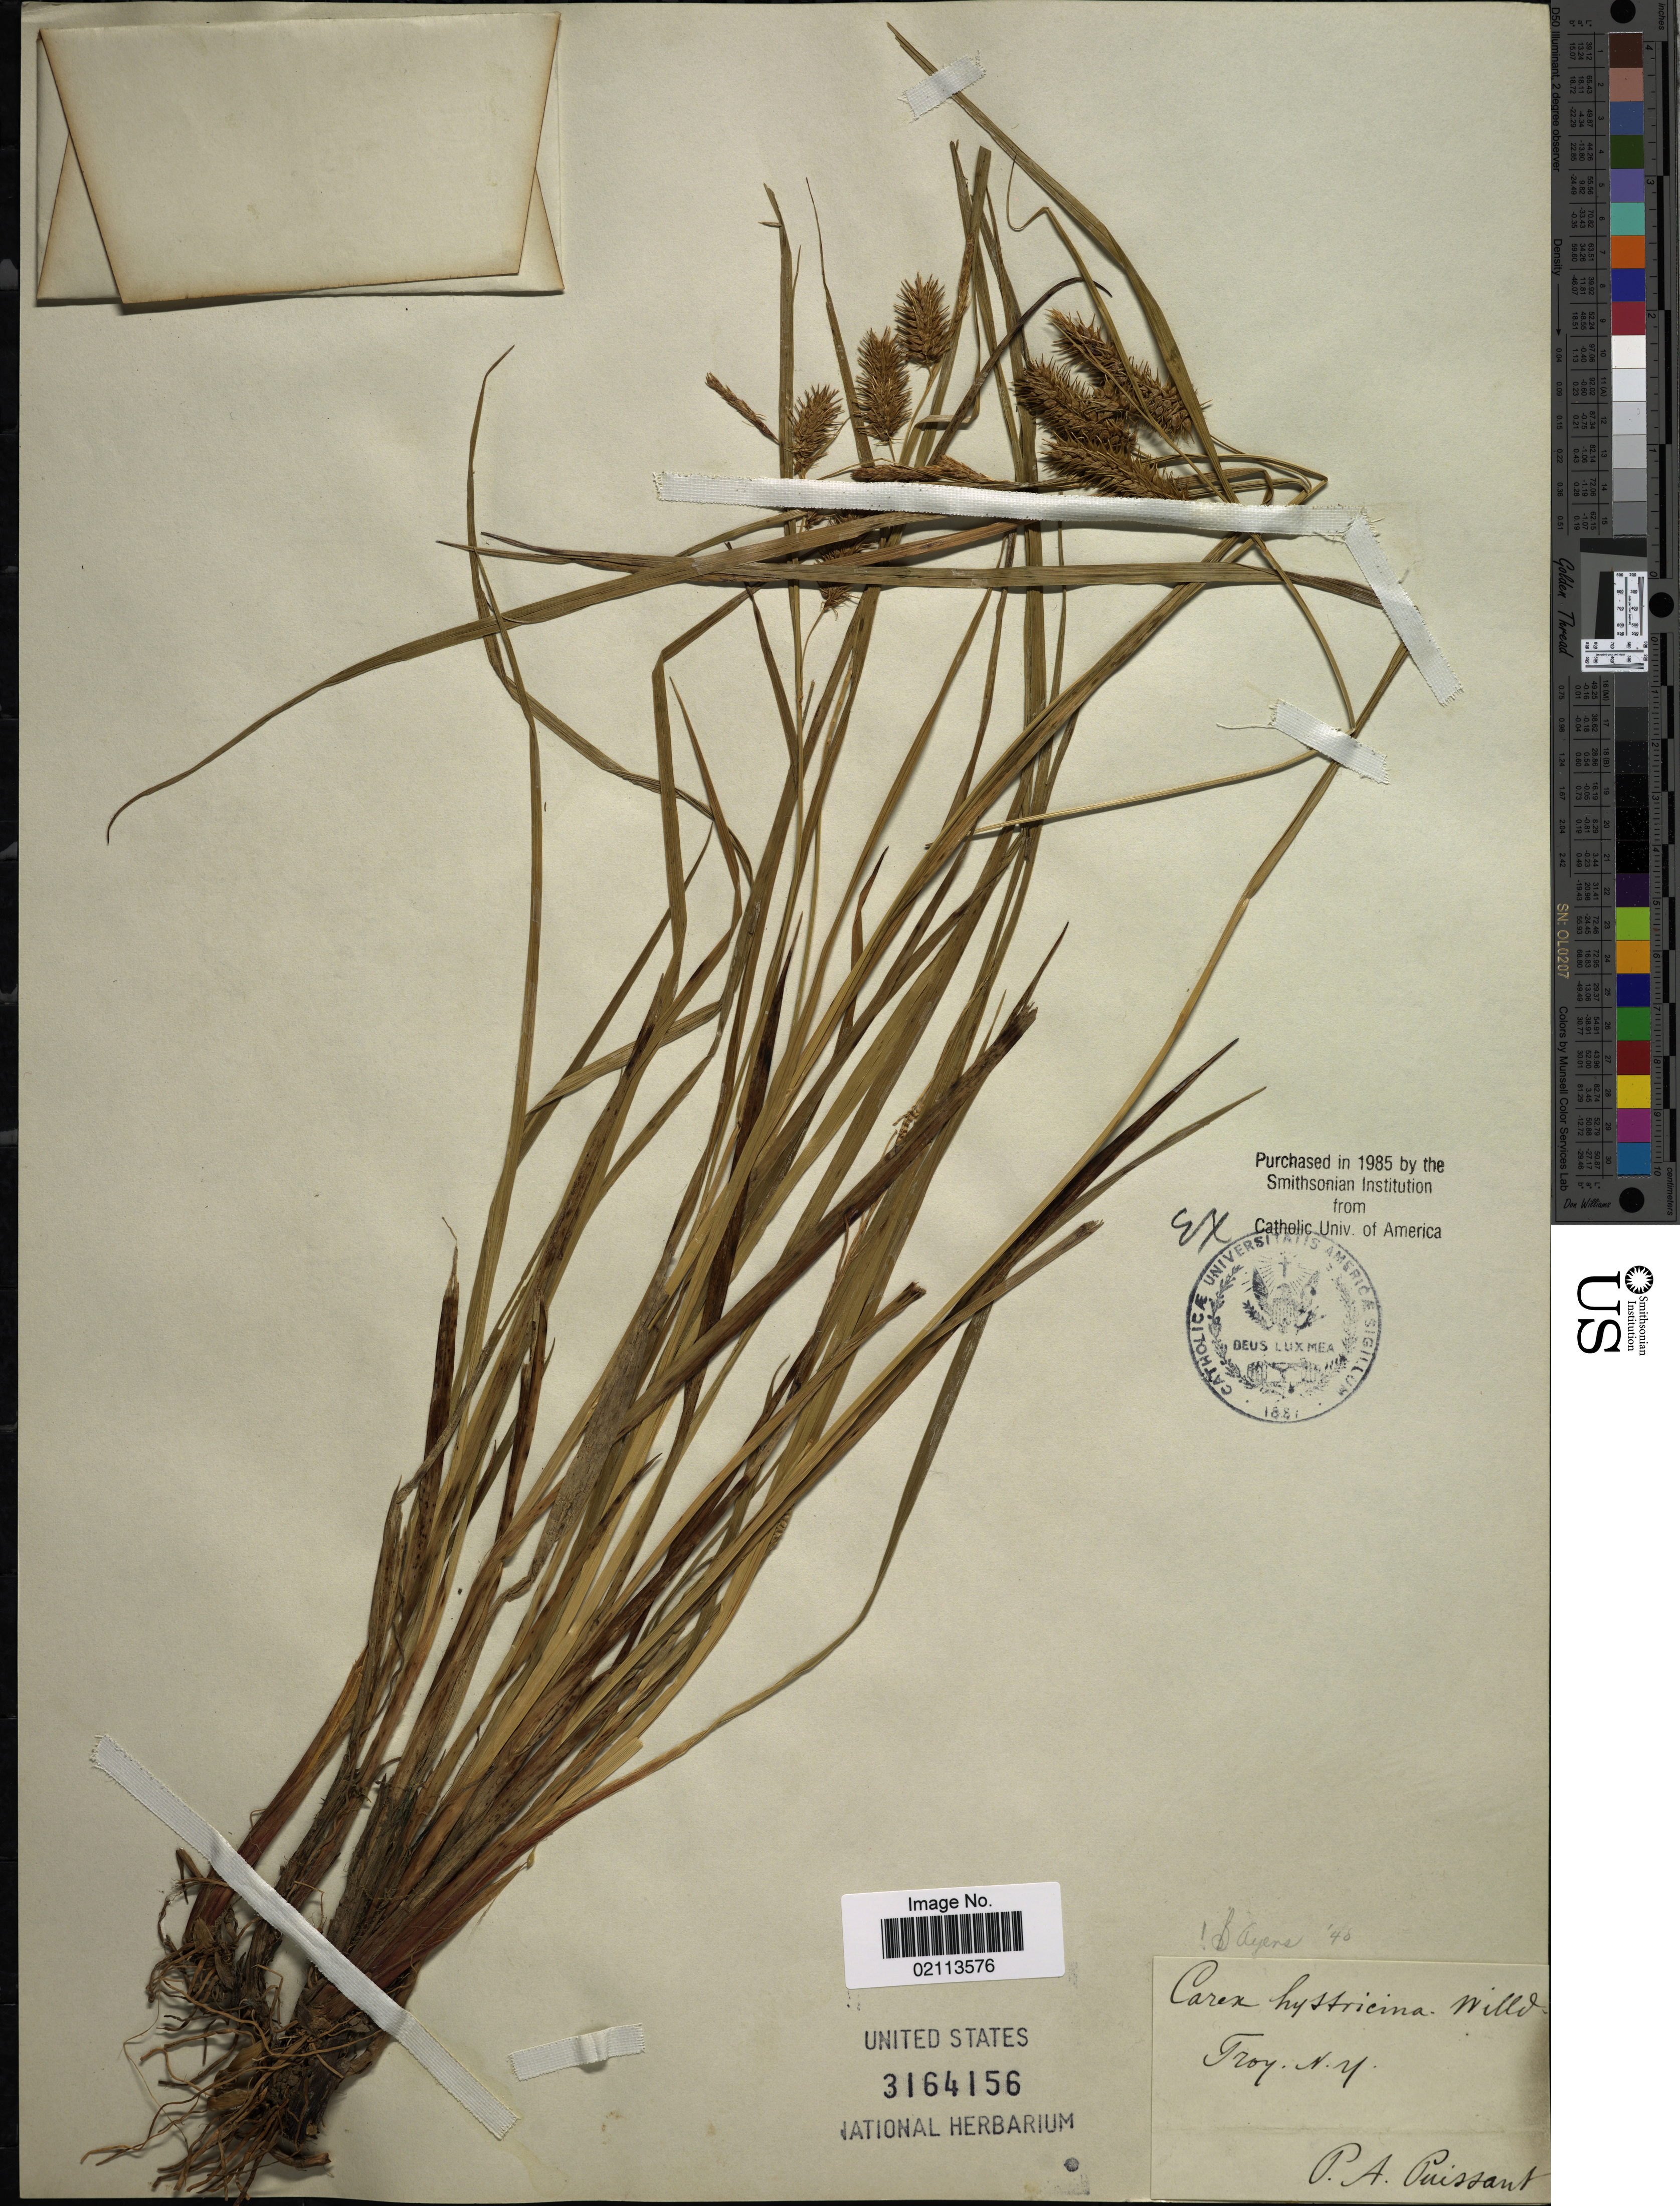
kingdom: Plantae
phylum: Tracheophyta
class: Liliopsida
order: Poales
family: Cyperaceae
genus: Carex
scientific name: Carex hystericina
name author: Muhl. ex Willd.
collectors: P. Puissant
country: United States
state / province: New York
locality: Troy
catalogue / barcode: US 3164156